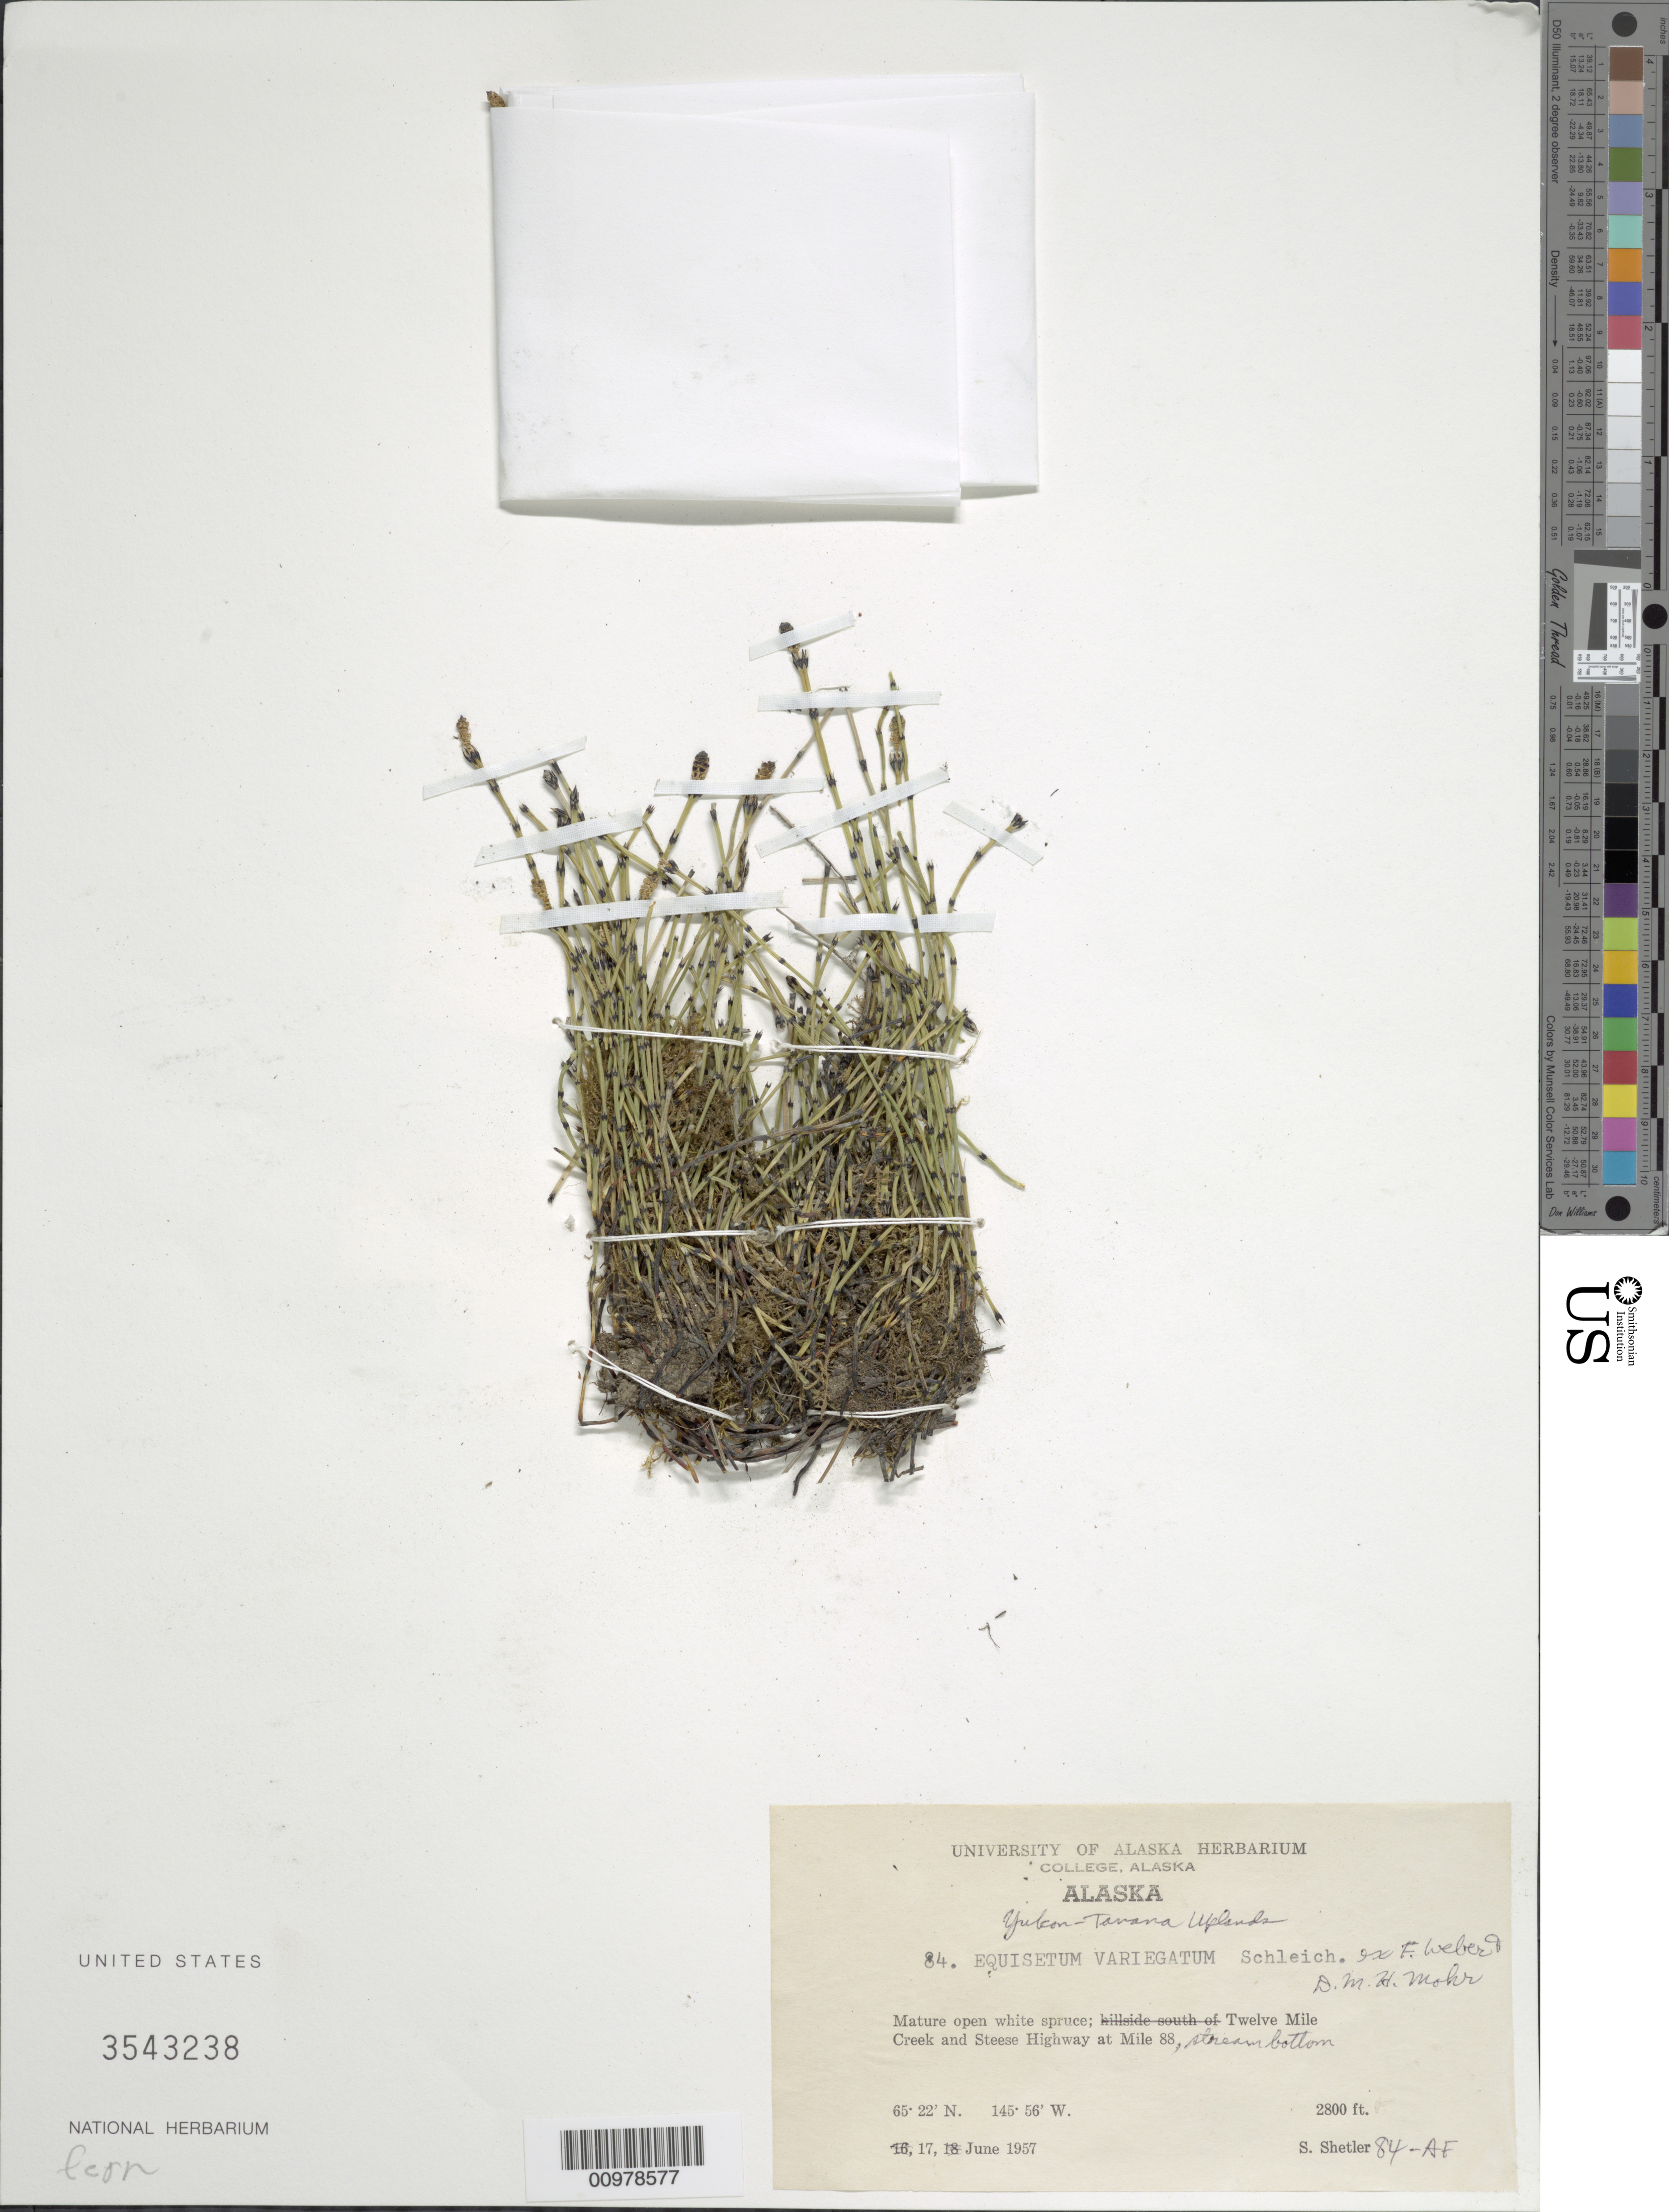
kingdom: Plantae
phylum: Tracheophyta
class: Polypodiopsida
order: Equisetales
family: Equisetaceae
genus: Equisetum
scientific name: Equisetum variegatum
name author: Schleich. ex F. Weber & D. Mohr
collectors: S. Shetler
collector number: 84AF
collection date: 1957-06-17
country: United States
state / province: Alaska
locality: Yukon-Tanana Uplands, Twelve mile Creek and Steese Highway at Mile 88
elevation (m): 853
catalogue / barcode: US 3543238